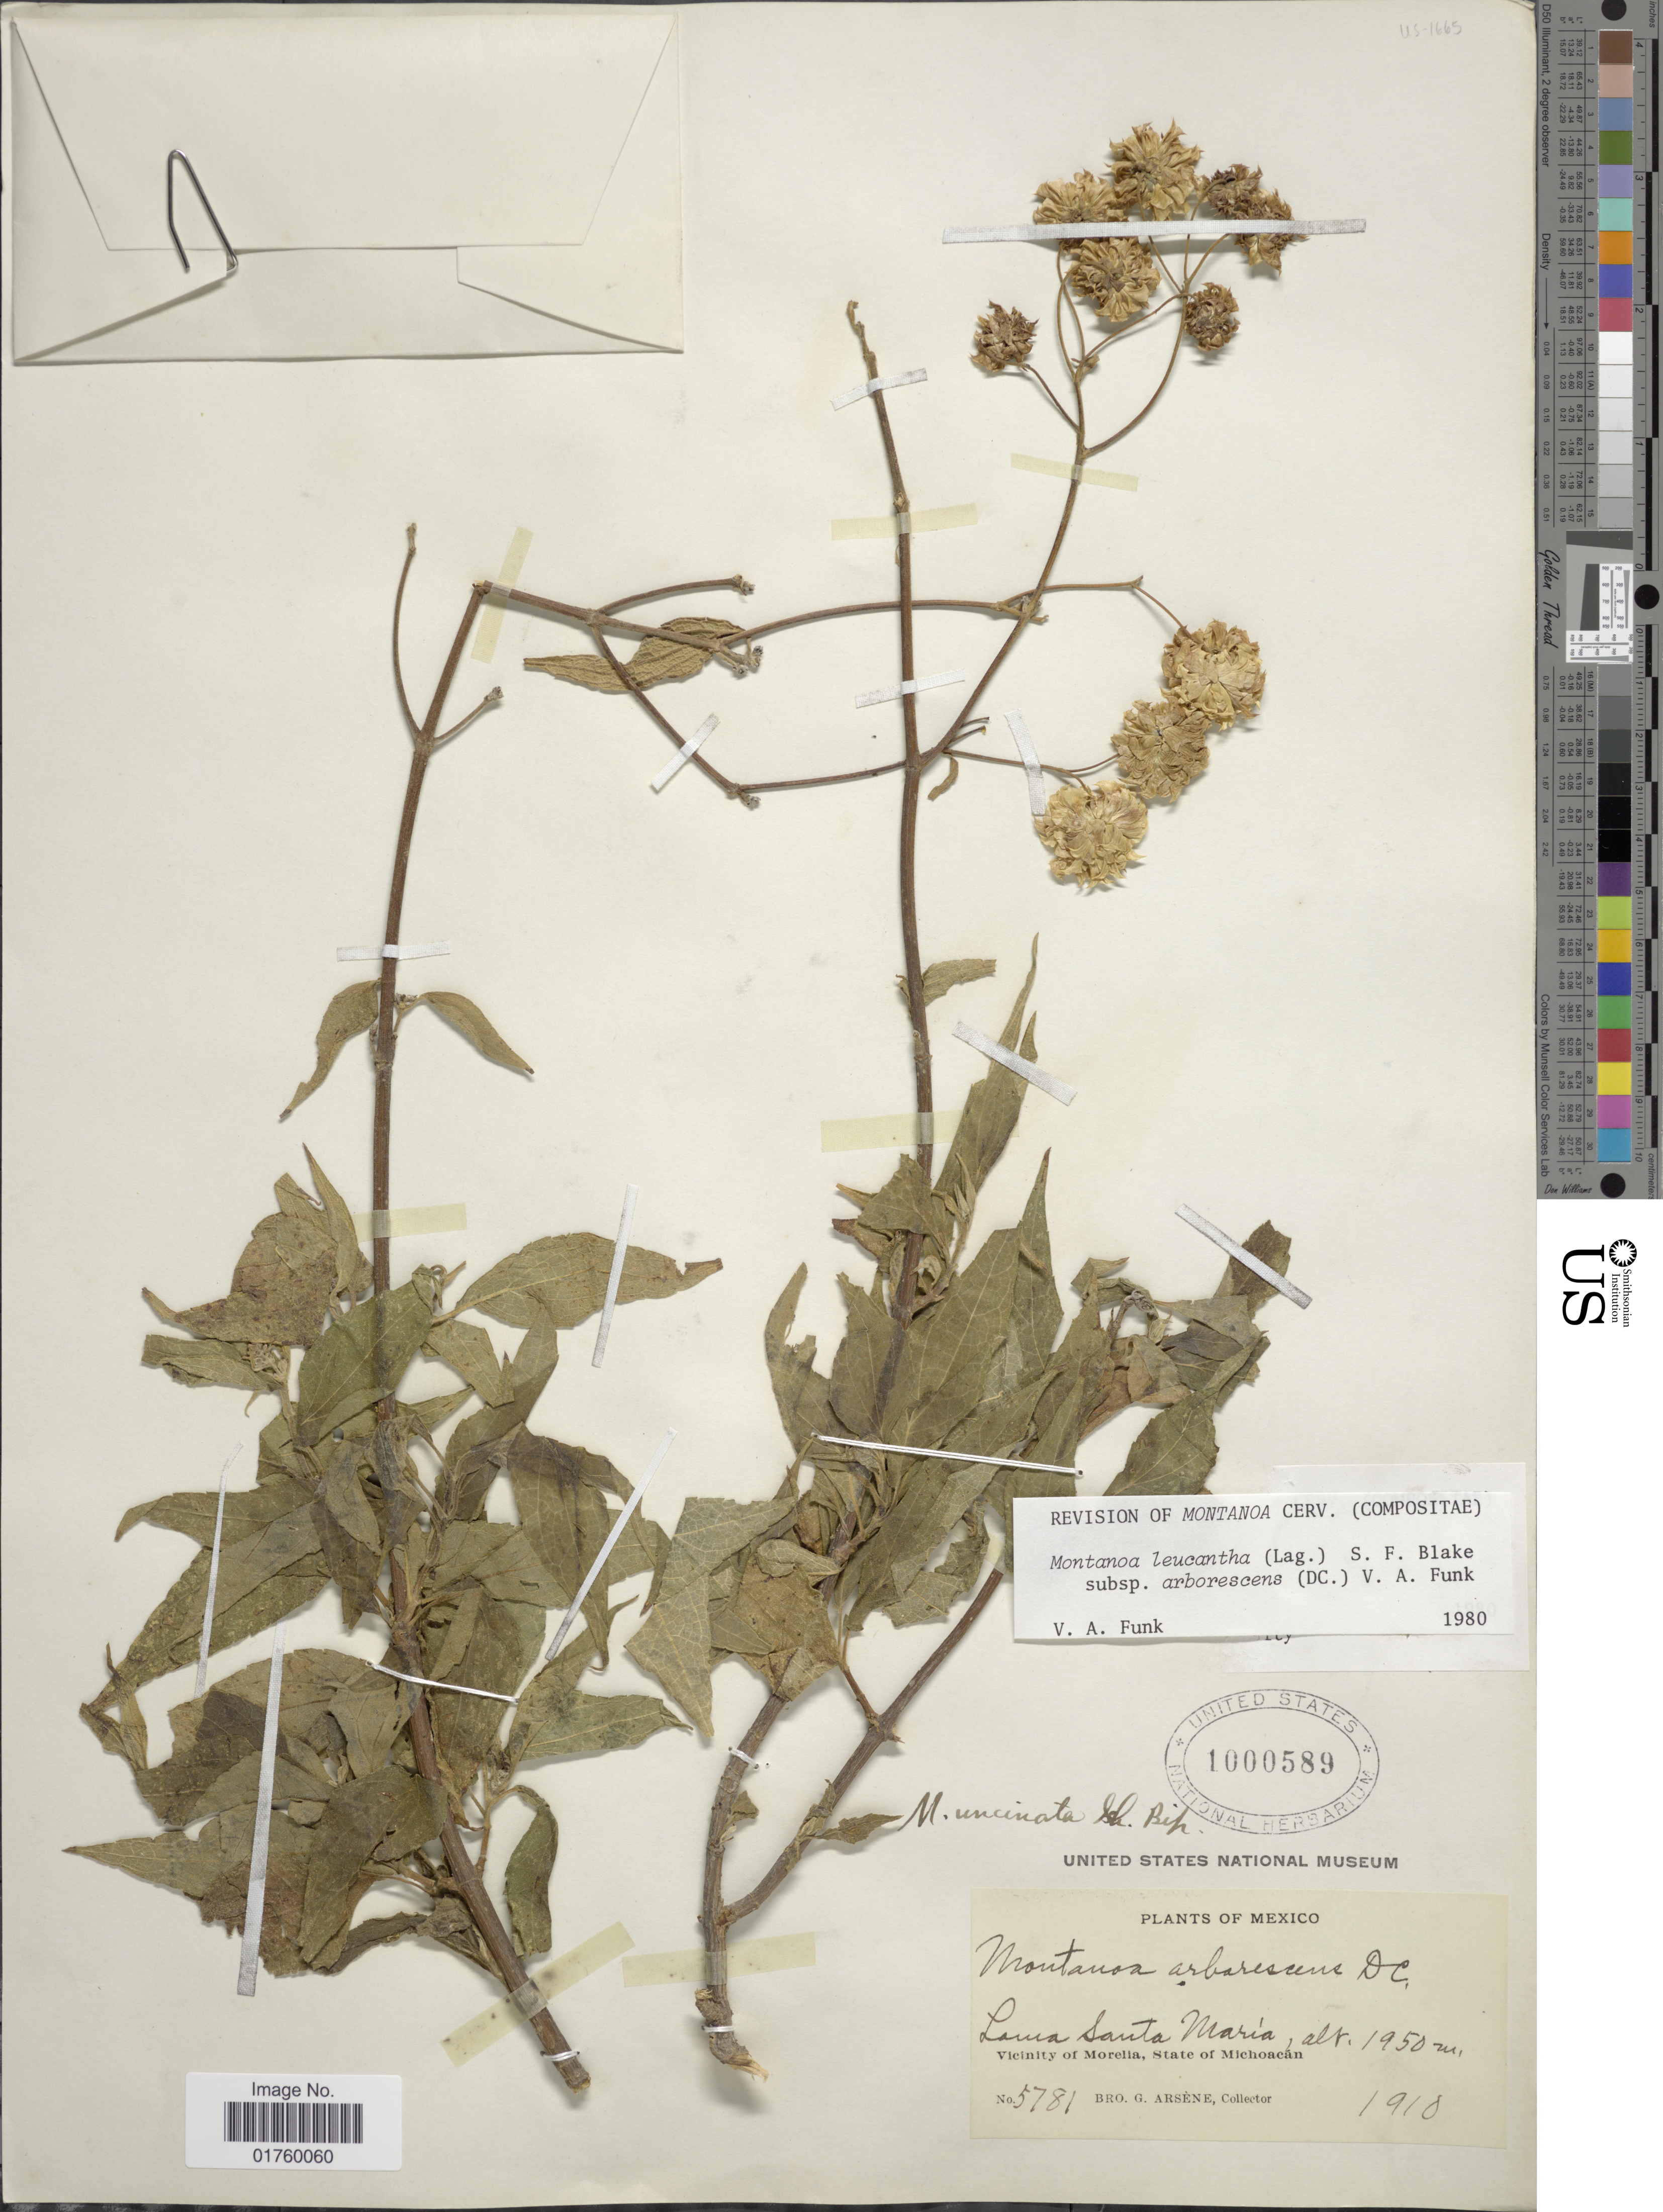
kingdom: Plantae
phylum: Tracheophyta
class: Magnoliopsida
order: Asterales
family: Asteraceae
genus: Montanoa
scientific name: Montanoa leucantha subsp. arborescens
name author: (DC.) V.A. Funk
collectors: Bro. G. Arsène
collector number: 5781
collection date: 1910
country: Mexico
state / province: Michoacán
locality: Loma Santa Maria, vicinity of Morelia.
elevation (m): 1950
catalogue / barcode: US 1000589